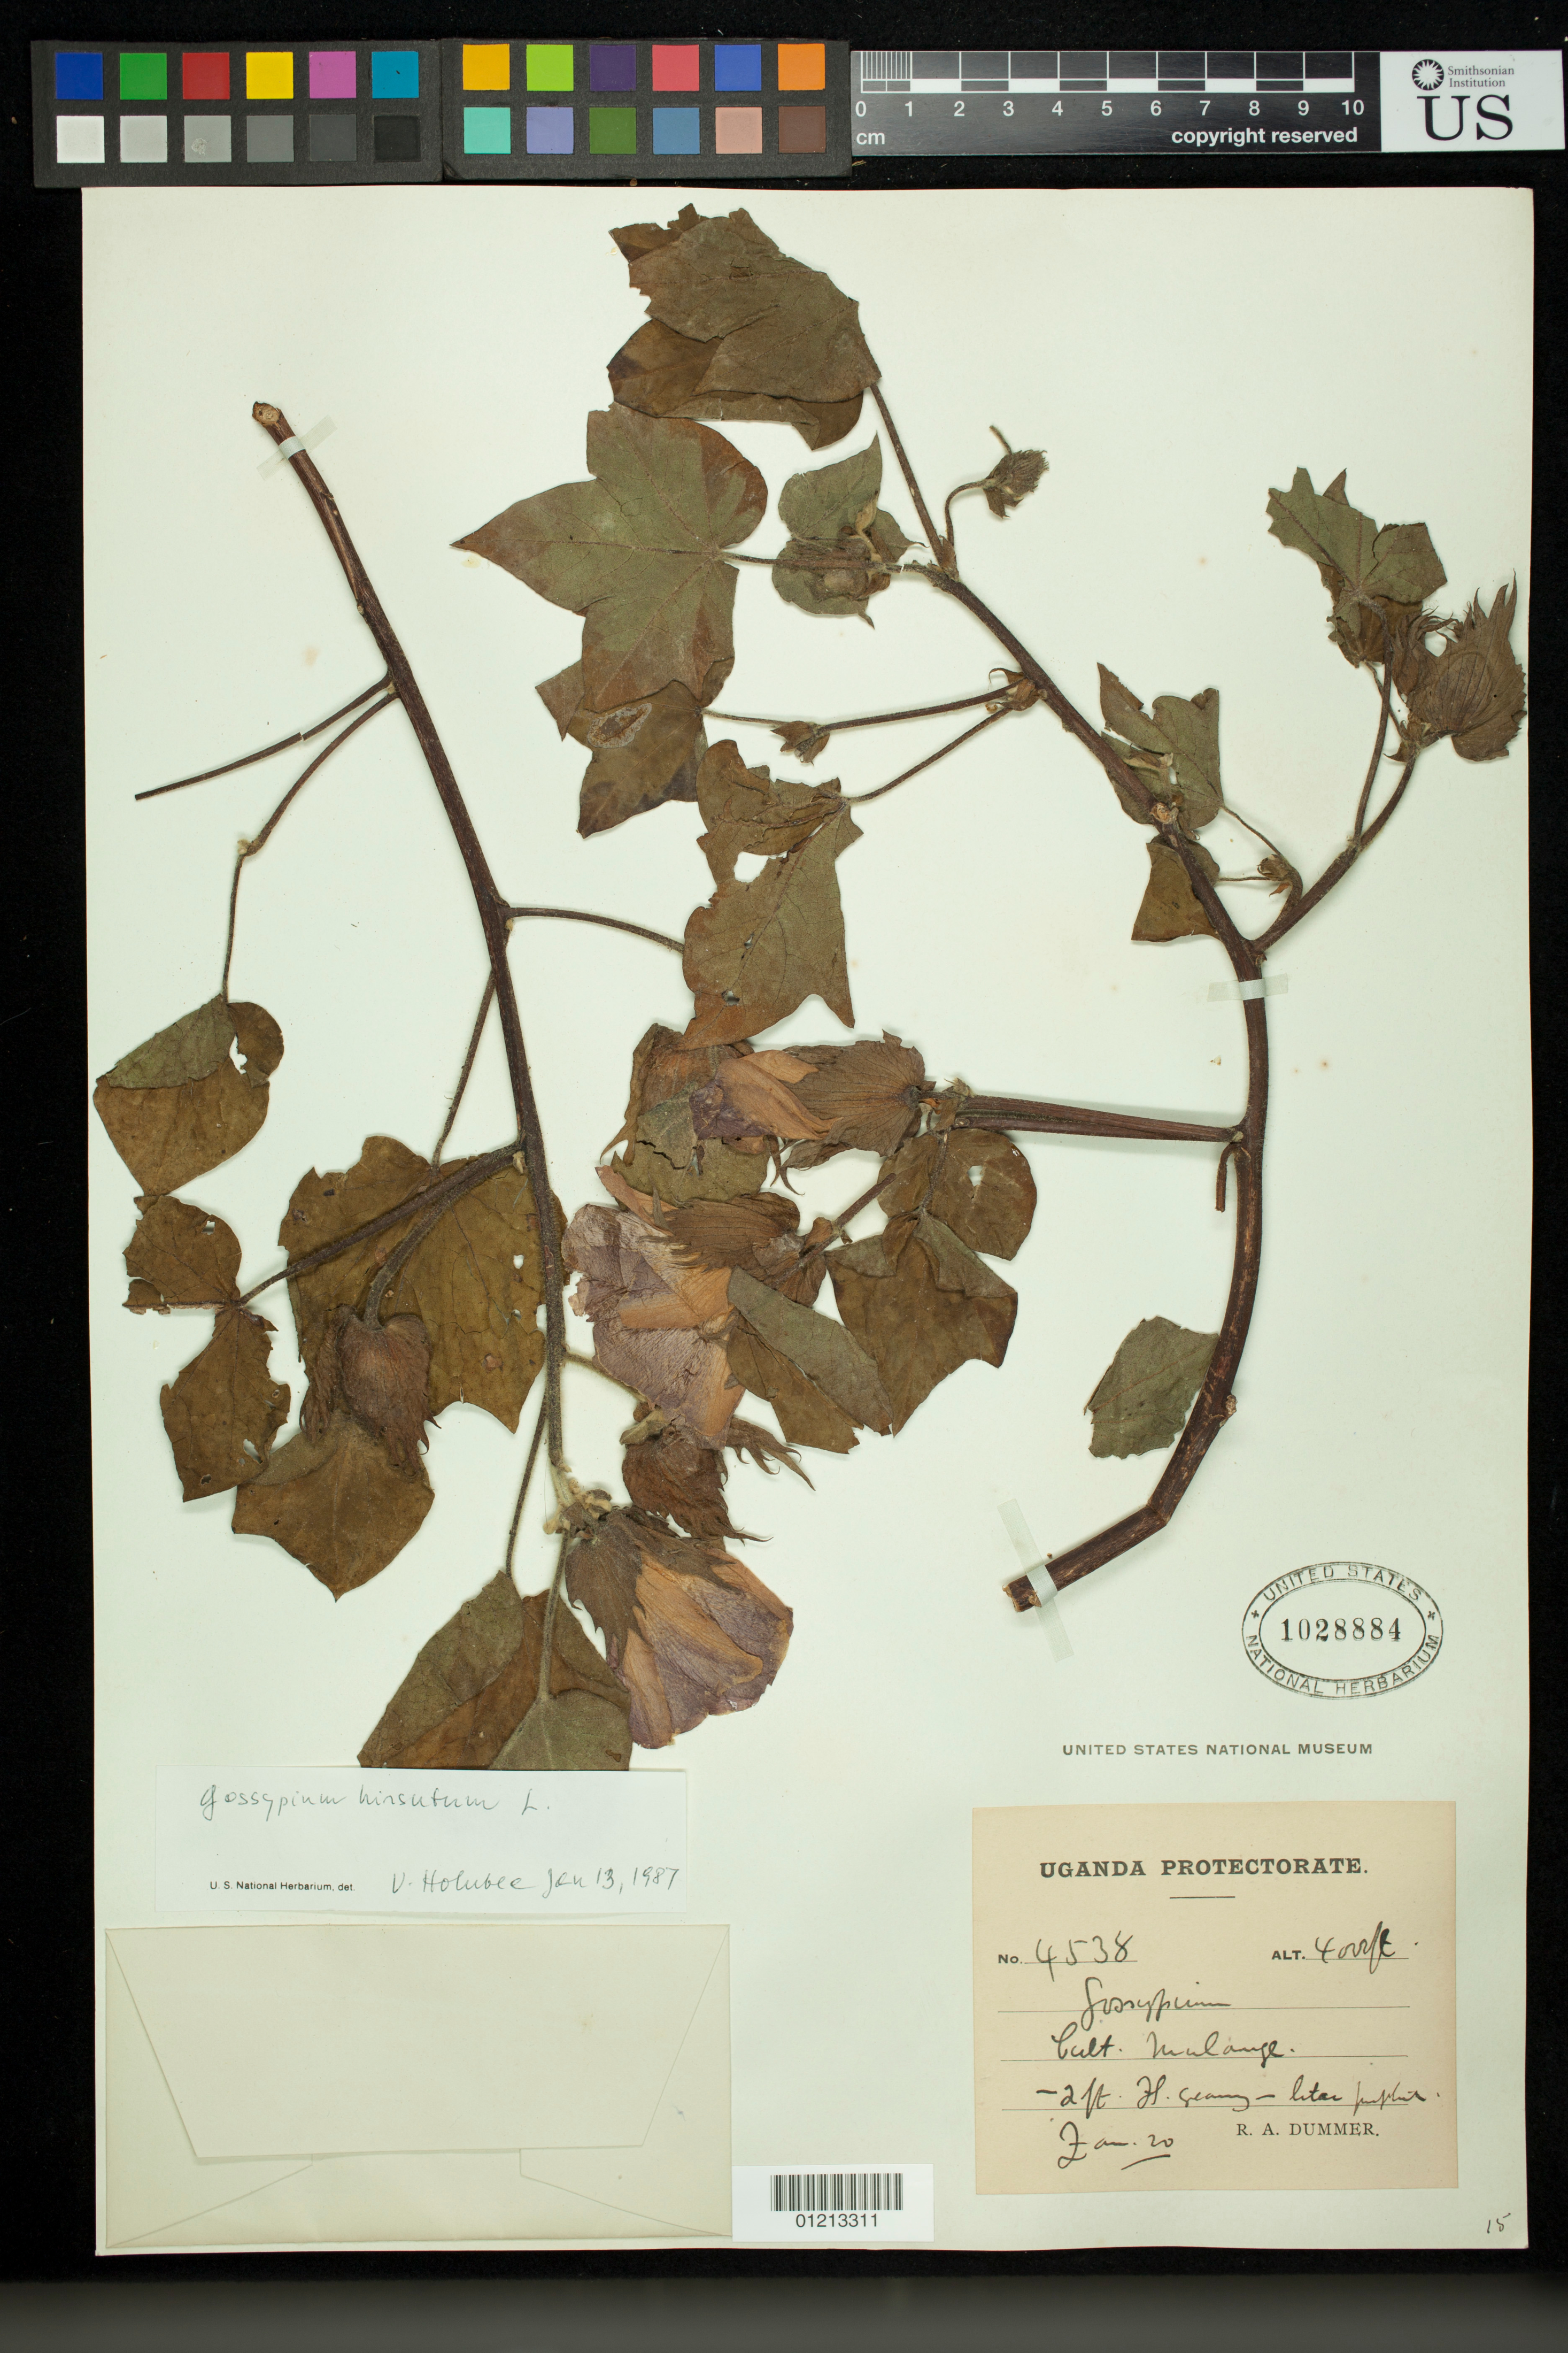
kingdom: Plantae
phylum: Tracheophyta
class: Magnoliopsida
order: Malvales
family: Malvaceae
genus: Gossypium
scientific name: Gossypium hirsutum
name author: L.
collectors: R. A. Dümmer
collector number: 4538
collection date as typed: Jan 1920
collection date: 1920-01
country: Uganda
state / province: Central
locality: Cult. Mulange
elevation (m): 1219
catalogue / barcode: US 1028884